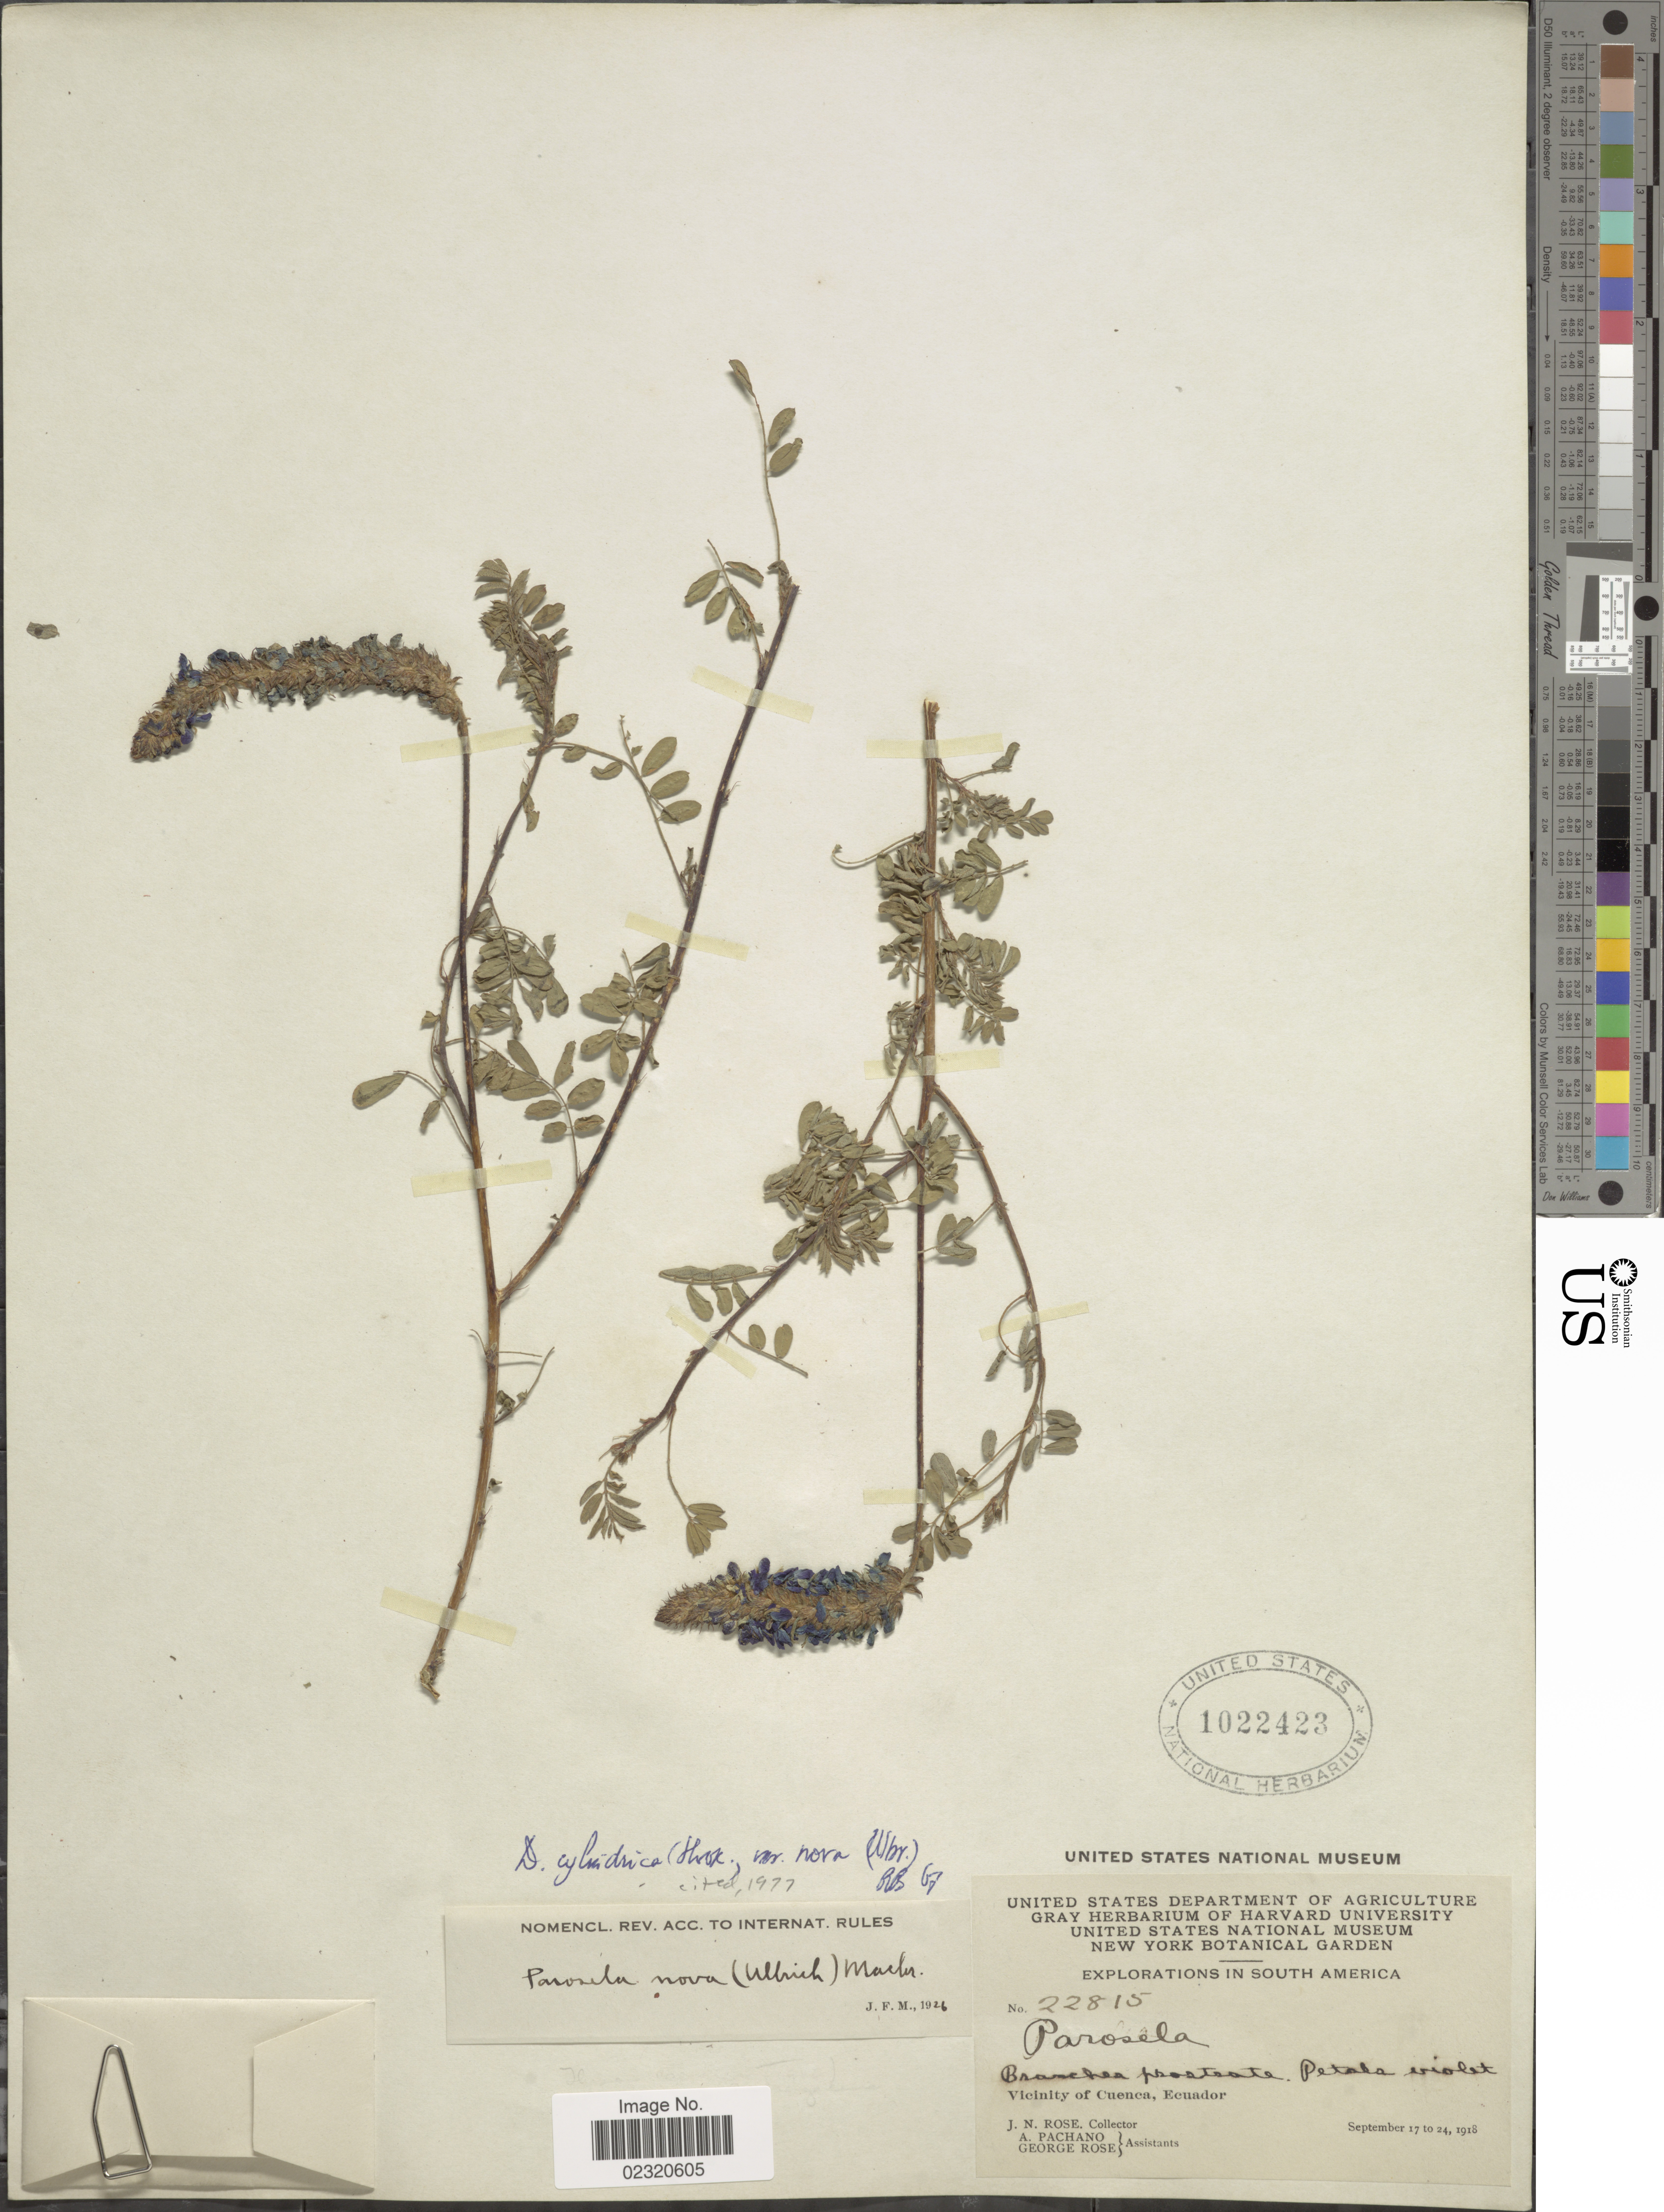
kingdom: Plantae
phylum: Tracheophyta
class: Magnoliopsida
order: Fabales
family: Fabaceae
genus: Dalea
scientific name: Dalea cylindrica var. nova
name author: (Ulbr.) Barneby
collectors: J. N. Rose, A. Pachano & G. Rose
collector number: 22815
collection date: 1918-09-17/1918-09-24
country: Ecuador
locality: Vicinity of Cuenca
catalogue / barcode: US 1022423